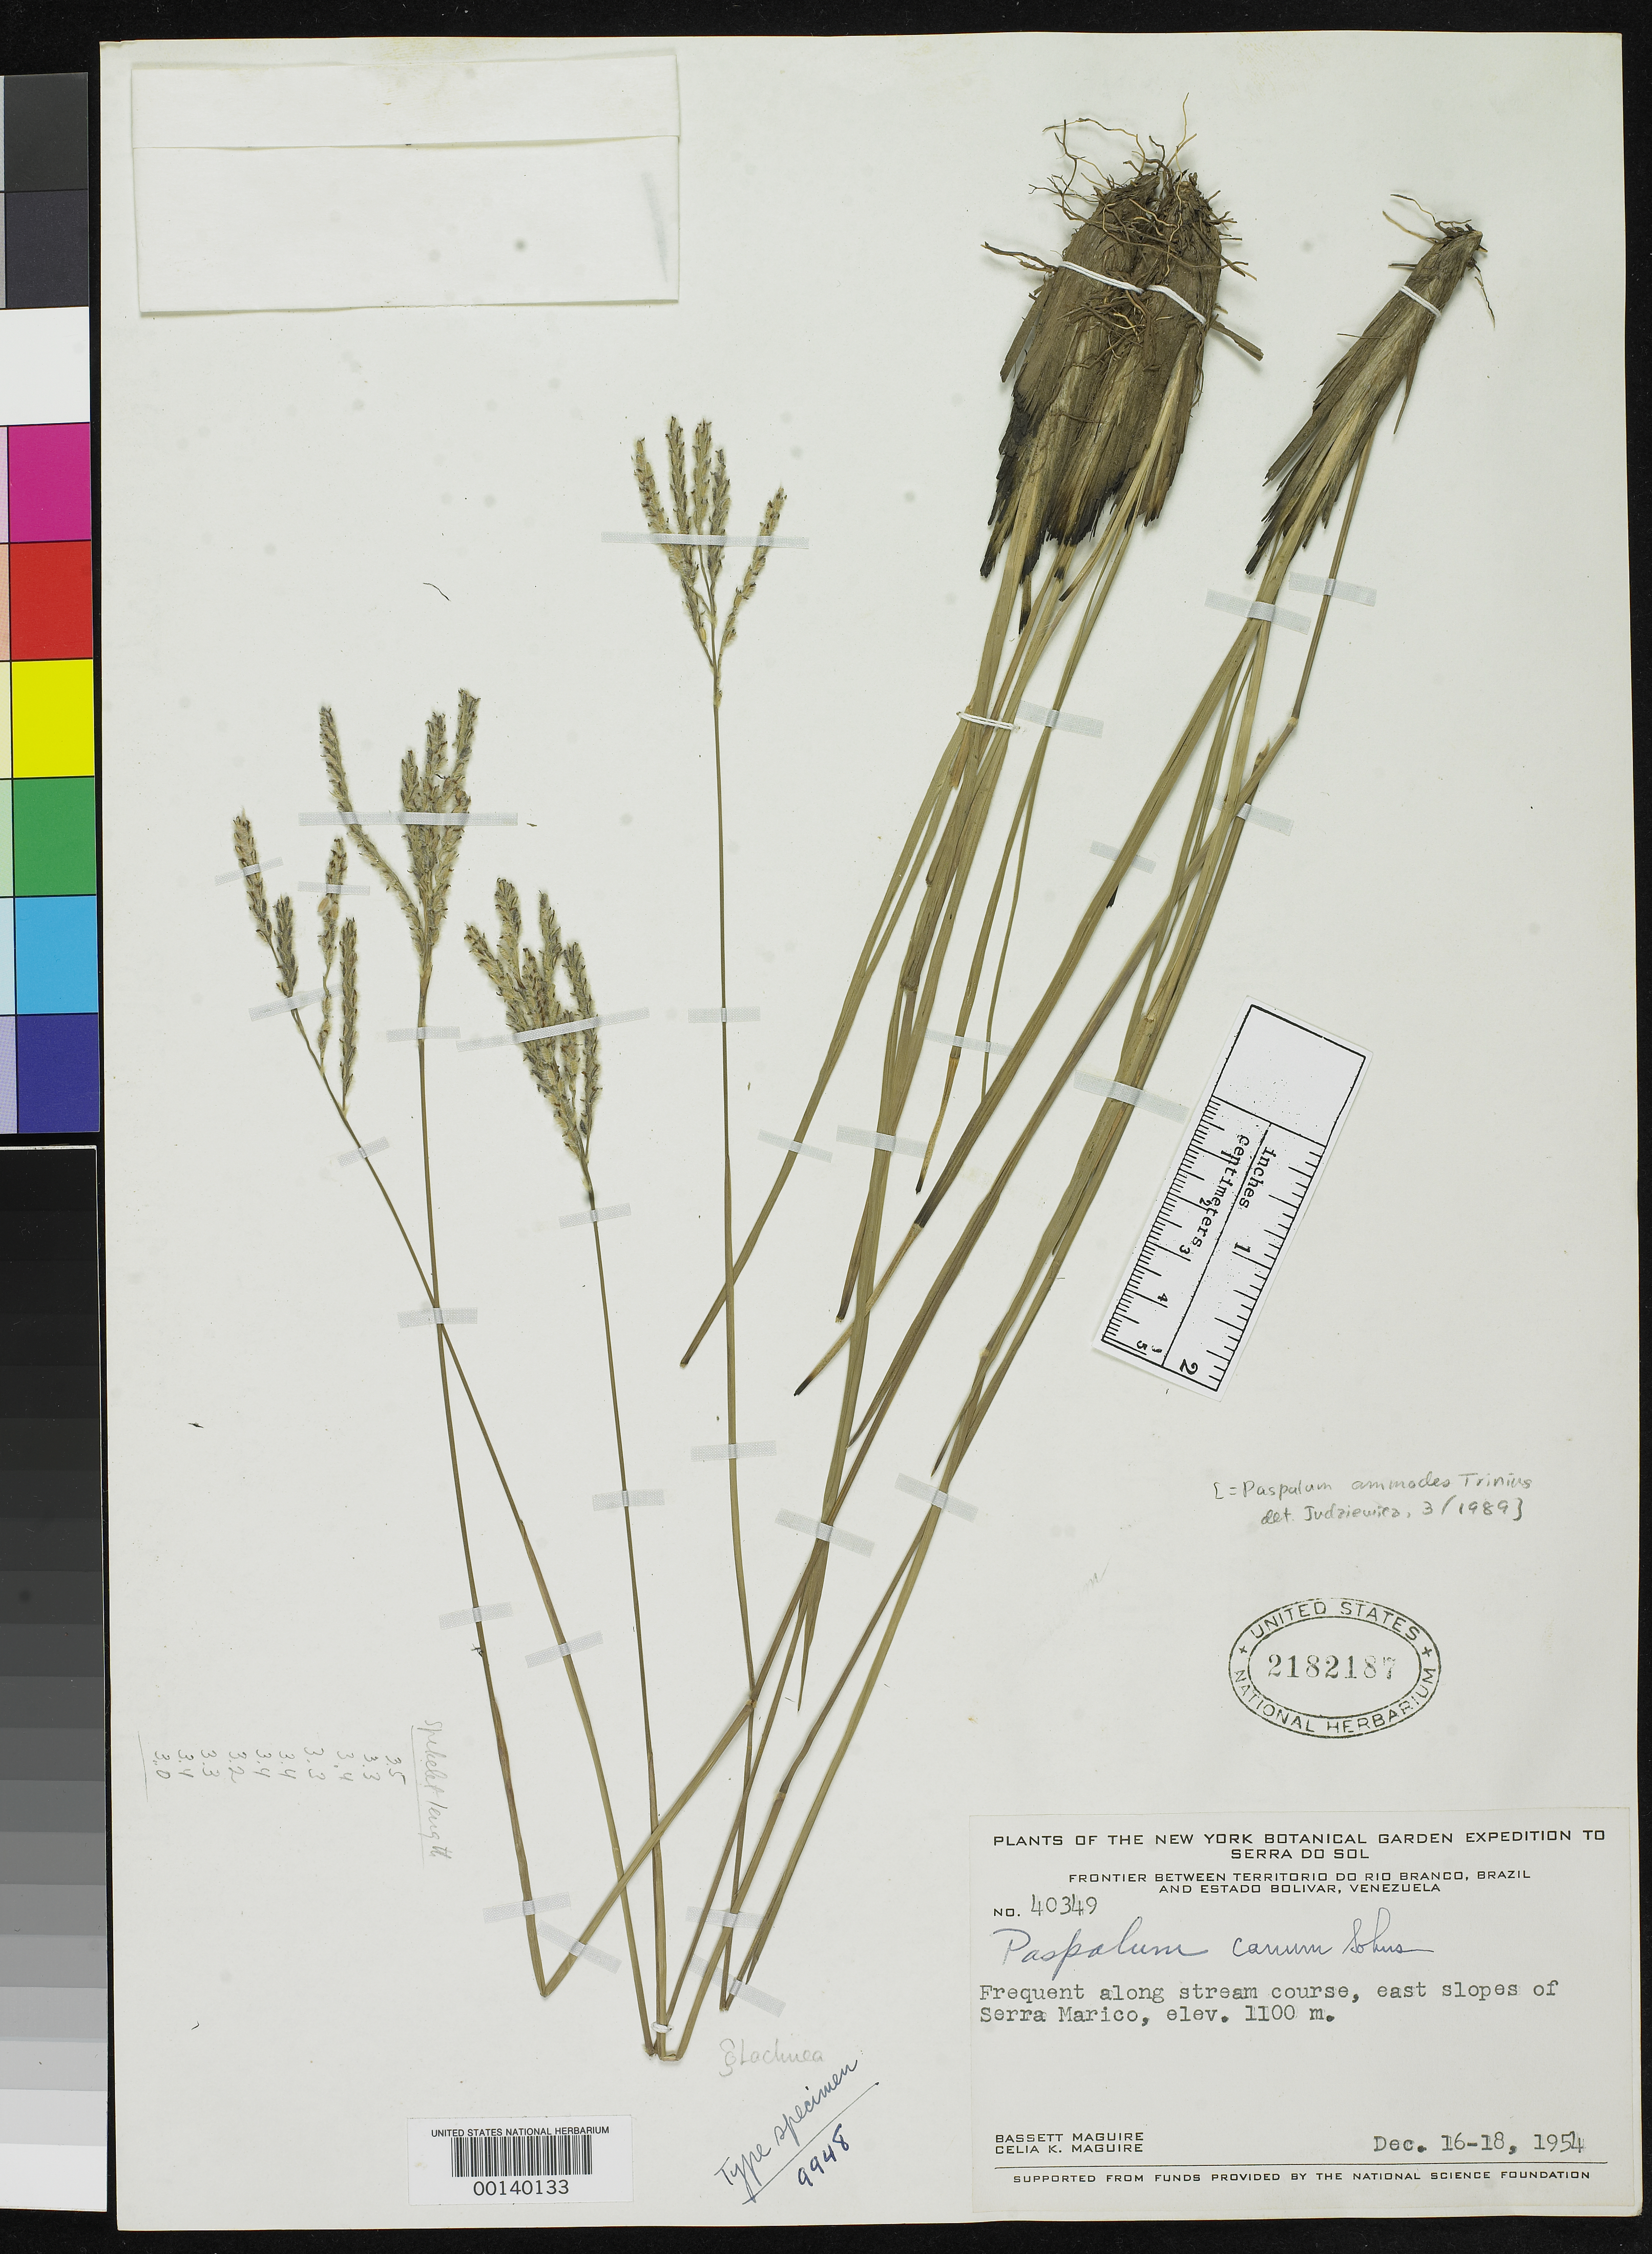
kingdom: Plantae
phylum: Tracheophyta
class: Liliopsida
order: Poales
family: Poaceae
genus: Paspalum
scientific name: Paspalum canum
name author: Sohns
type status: Holotype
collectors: B. Maguire & C. K. Maguire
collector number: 40349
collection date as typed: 16 Dec 1954 to 18 Dec 1954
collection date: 1954-12-16/1954-12-18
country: Brazil / Venezuela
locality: Serro Marico.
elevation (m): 1100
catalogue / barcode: US 2182187